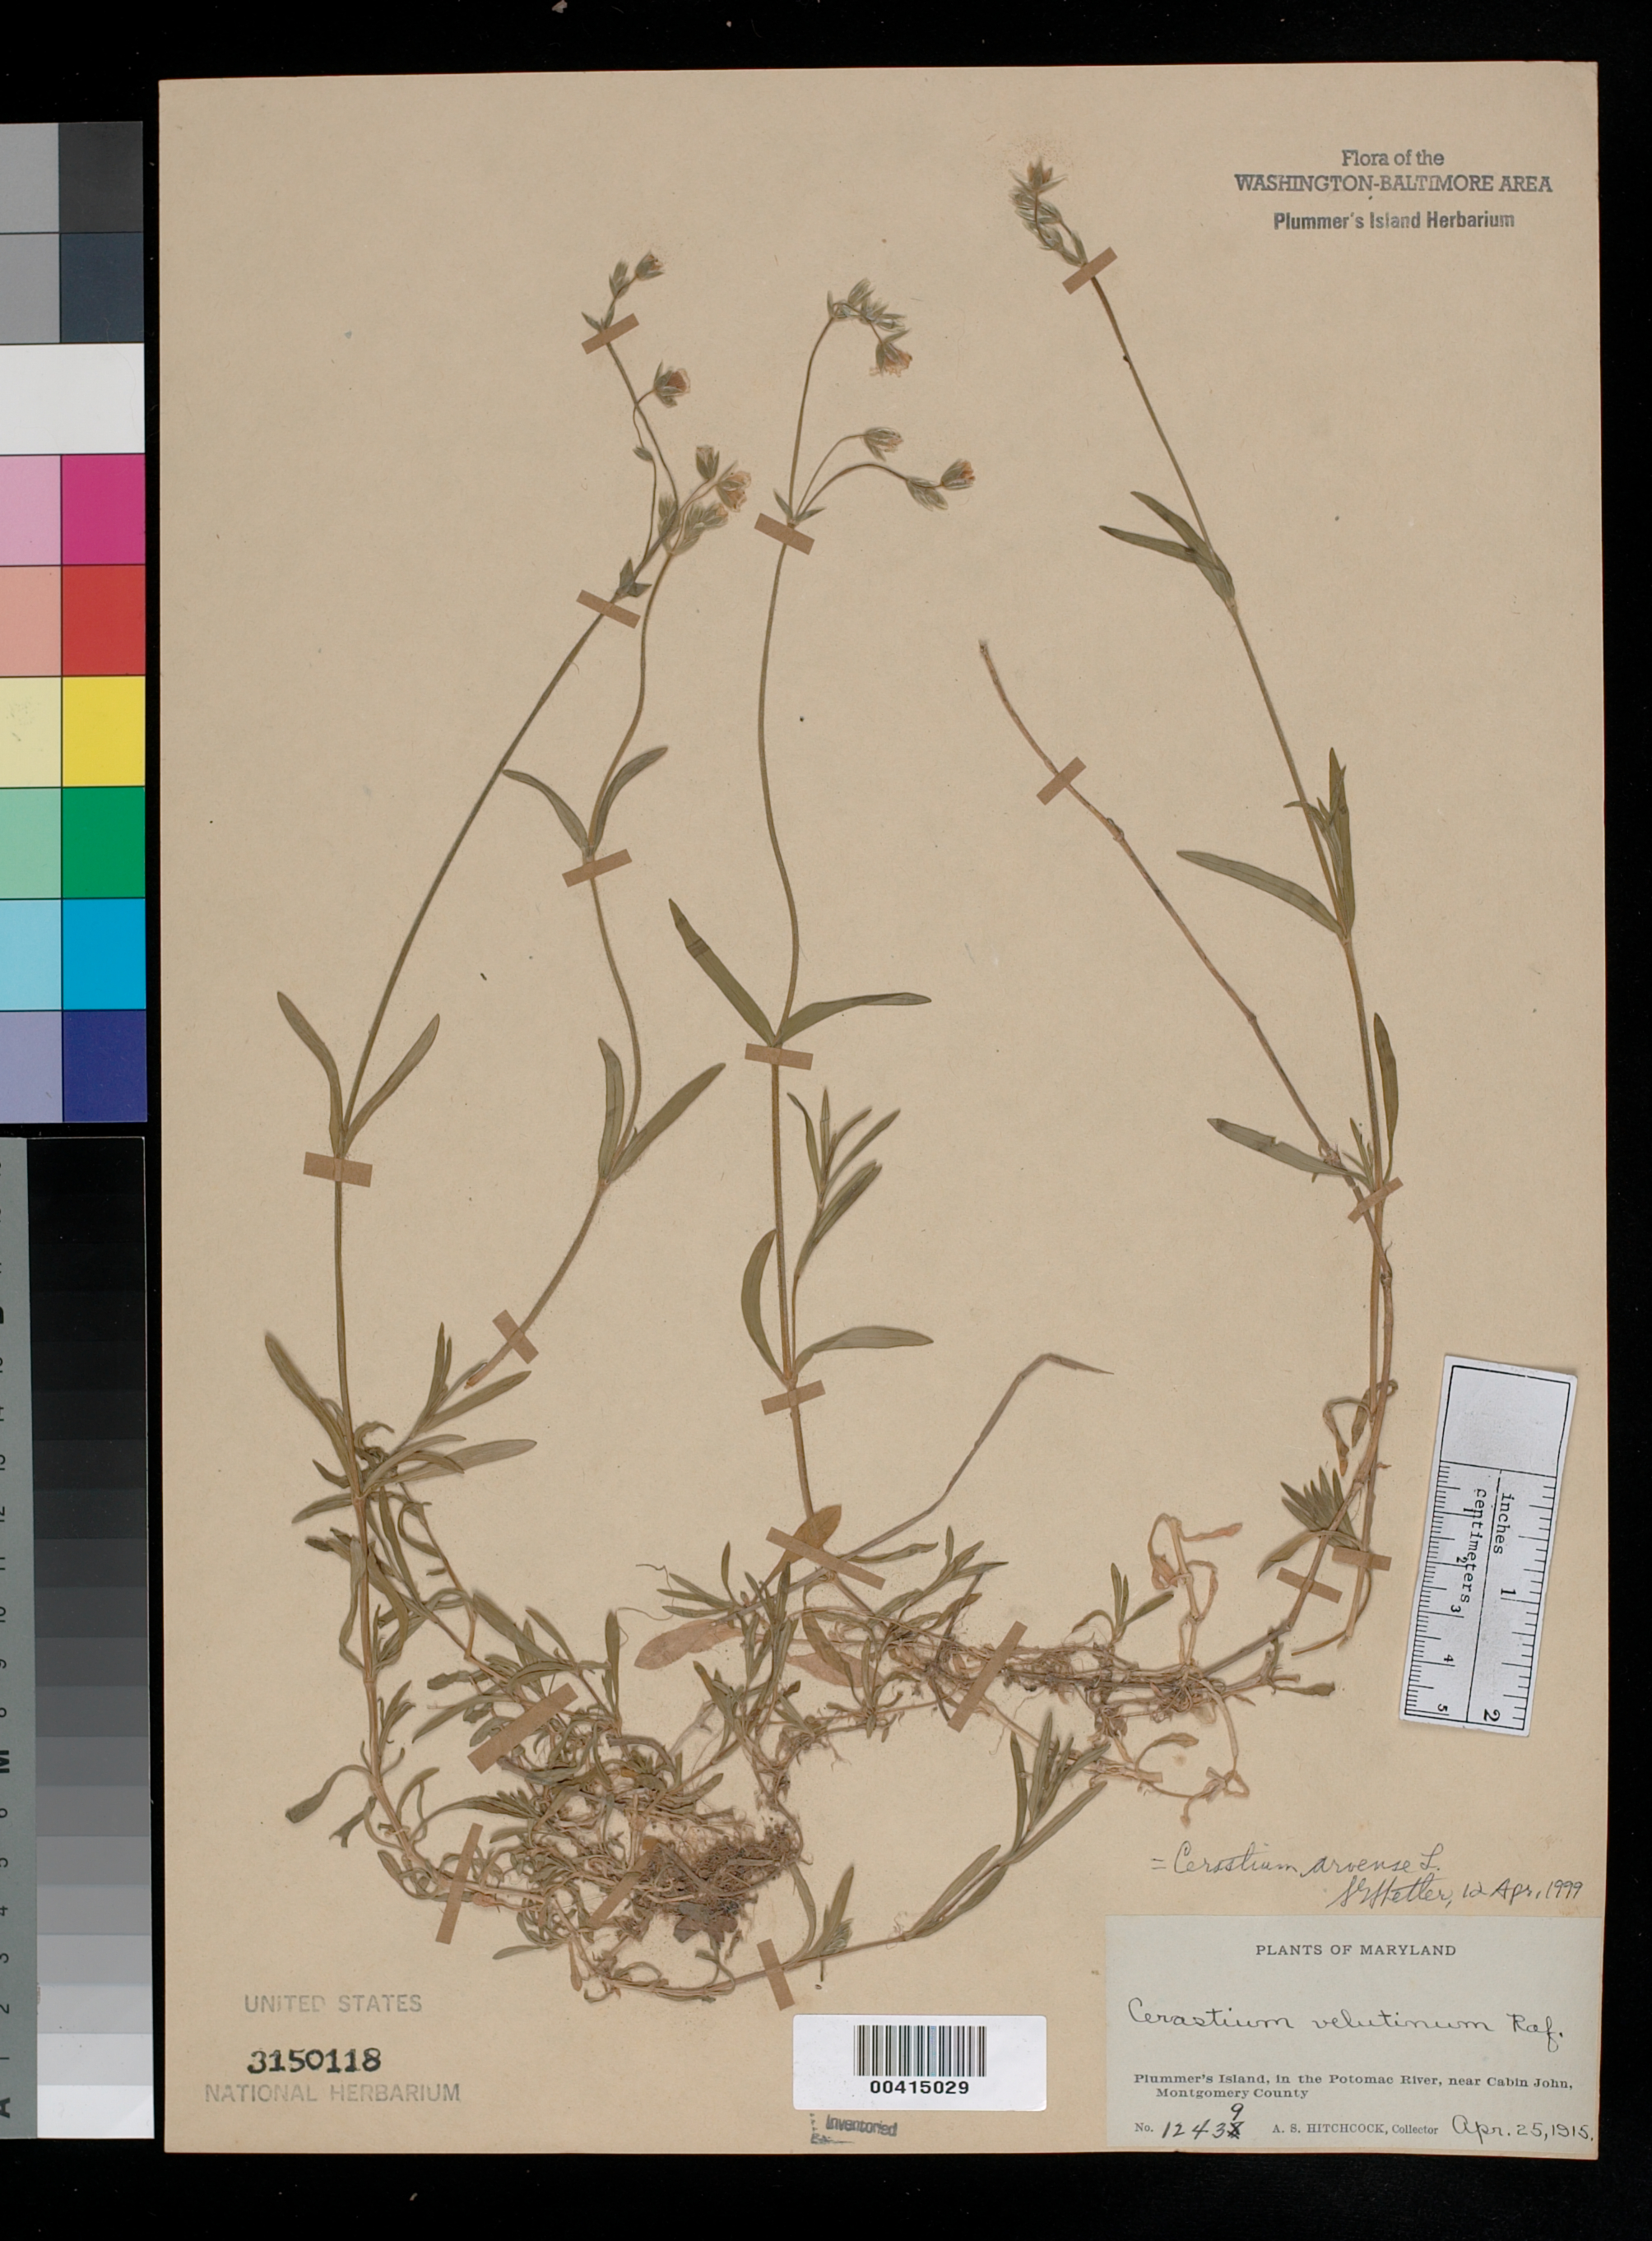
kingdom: Plantae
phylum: Tracheophyta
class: Magnoliopsida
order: Caryophyllales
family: Caryophyllaceae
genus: Cerastium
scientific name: Cerastium arvense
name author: L.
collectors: A. S. Hitchcock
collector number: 12439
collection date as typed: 25 Apr 1915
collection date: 1915-04-25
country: United States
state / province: Maryland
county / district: Montgomery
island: Plummers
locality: Plummer's Island Plummers Island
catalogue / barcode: US 3150118